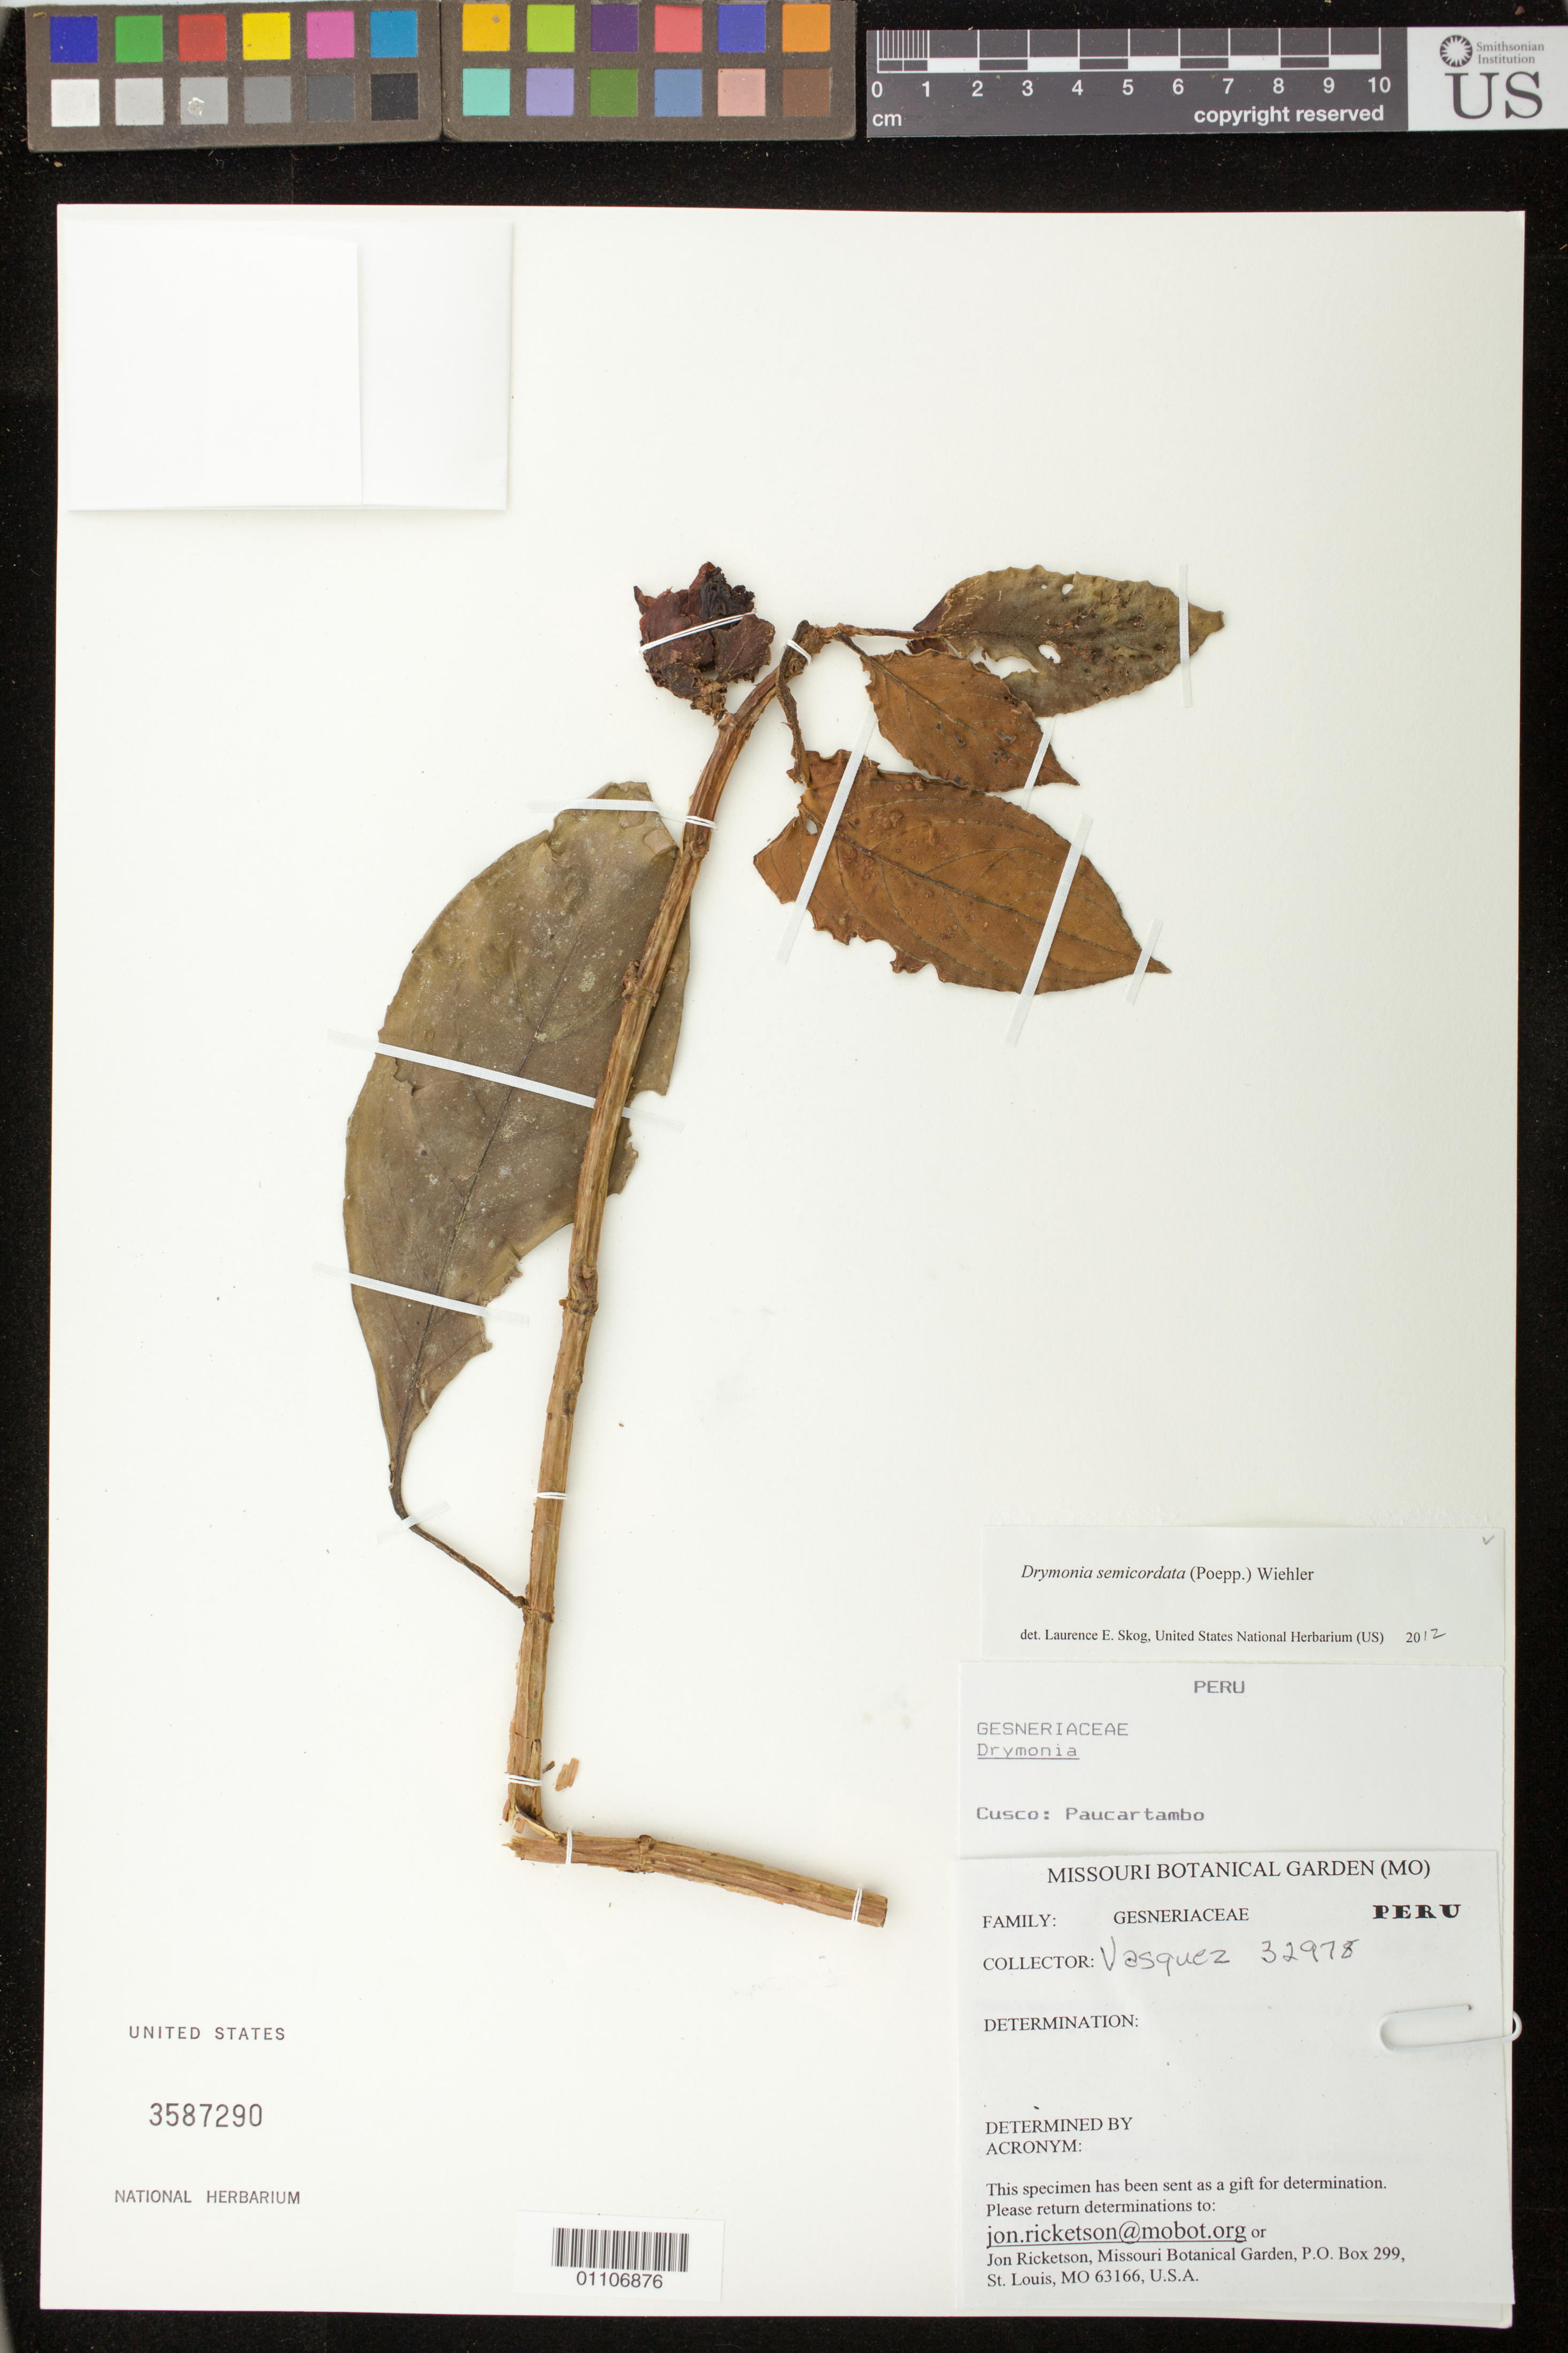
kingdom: Plantae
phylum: Tracheophyta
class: Magnoliopsida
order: Lamiales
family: Gesneriaceae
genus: Drymonia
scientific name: Drymonia semicordata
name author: (Poepp.) Wiehler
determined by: Skog, Laurence E.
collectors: R. Vásquez, C. Davidson, S. Davidson, J. Farfán, E. Suclli & A. Pena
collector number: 32978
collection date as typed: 29 Oct 2007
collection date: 2007-10-29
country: Peru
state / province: Cusco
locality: Puacartambo: Distrito Kosnipata. Quebrada Pini Pini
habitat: Bosque secundario en una trocha de extraccion de madera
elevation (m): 682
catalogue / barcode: US 3587290